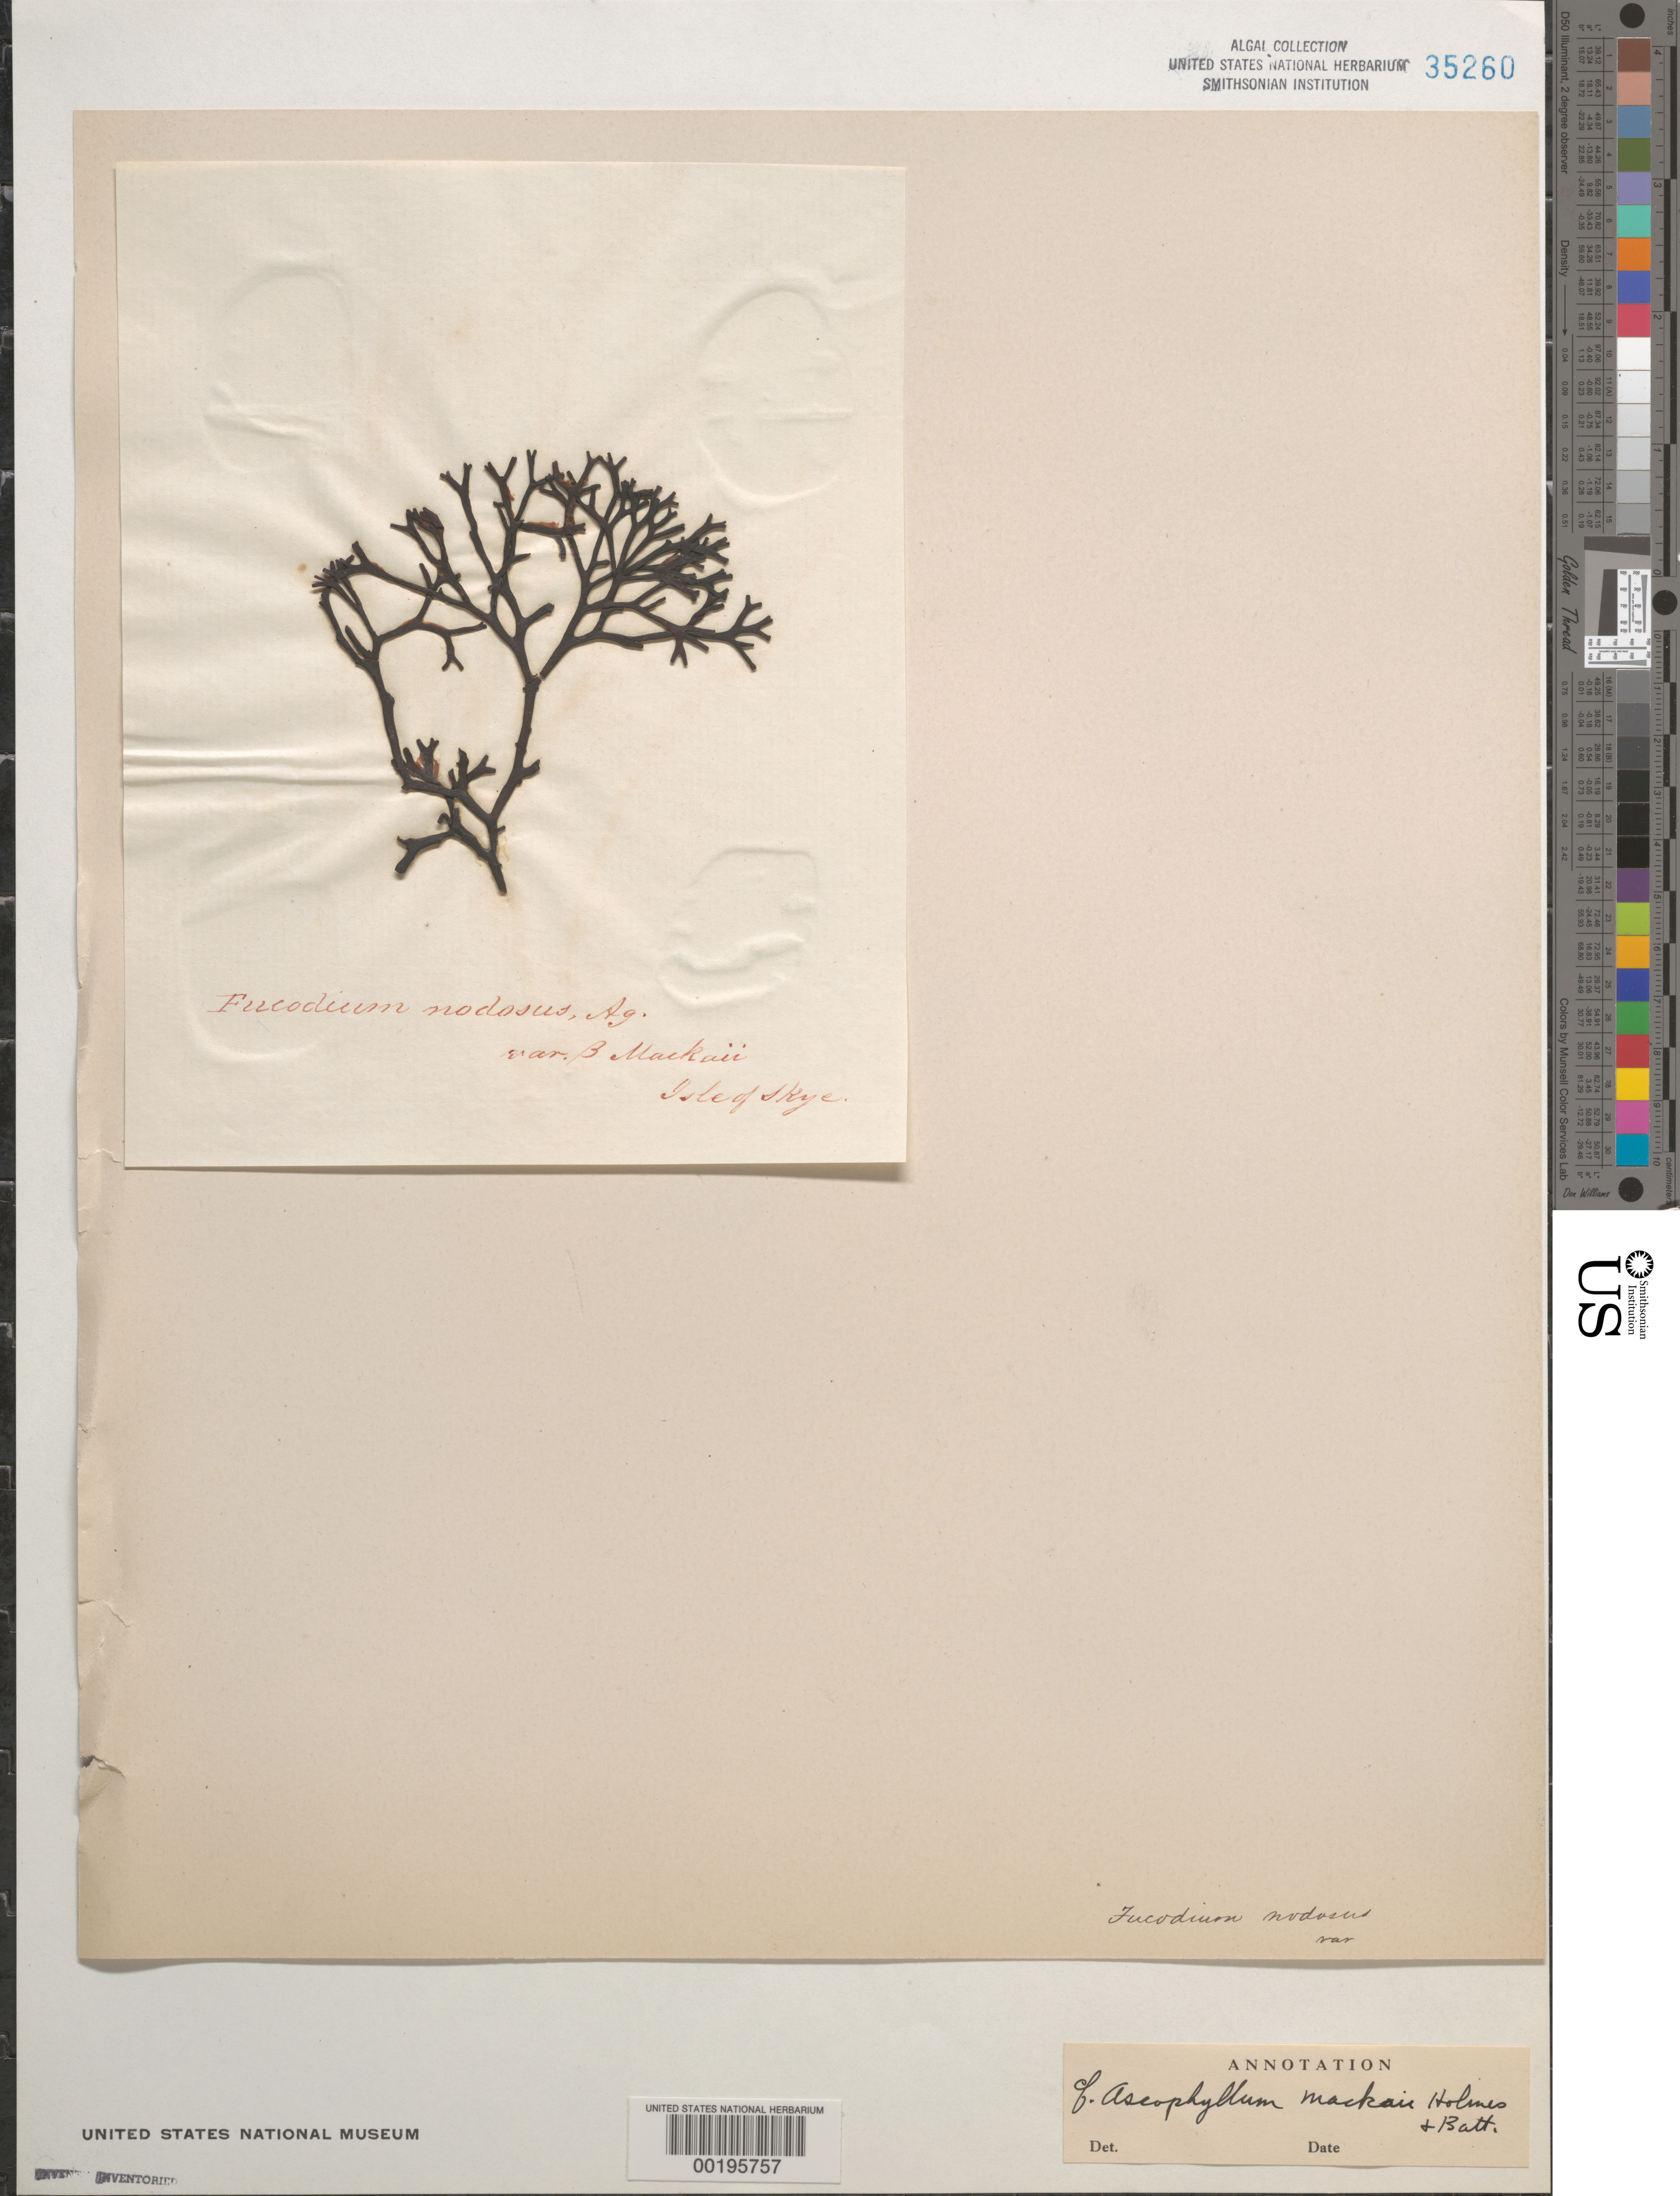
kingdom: Chromista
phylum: Ochrophyta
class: Phaeophyceae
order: Fucales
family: Fucaceae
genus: Ascophyllum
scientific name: Ascophyllum nodosum f. mackayi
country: United Kingdom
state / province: Scotland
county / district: Highland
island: Skye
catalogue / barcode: US 35260